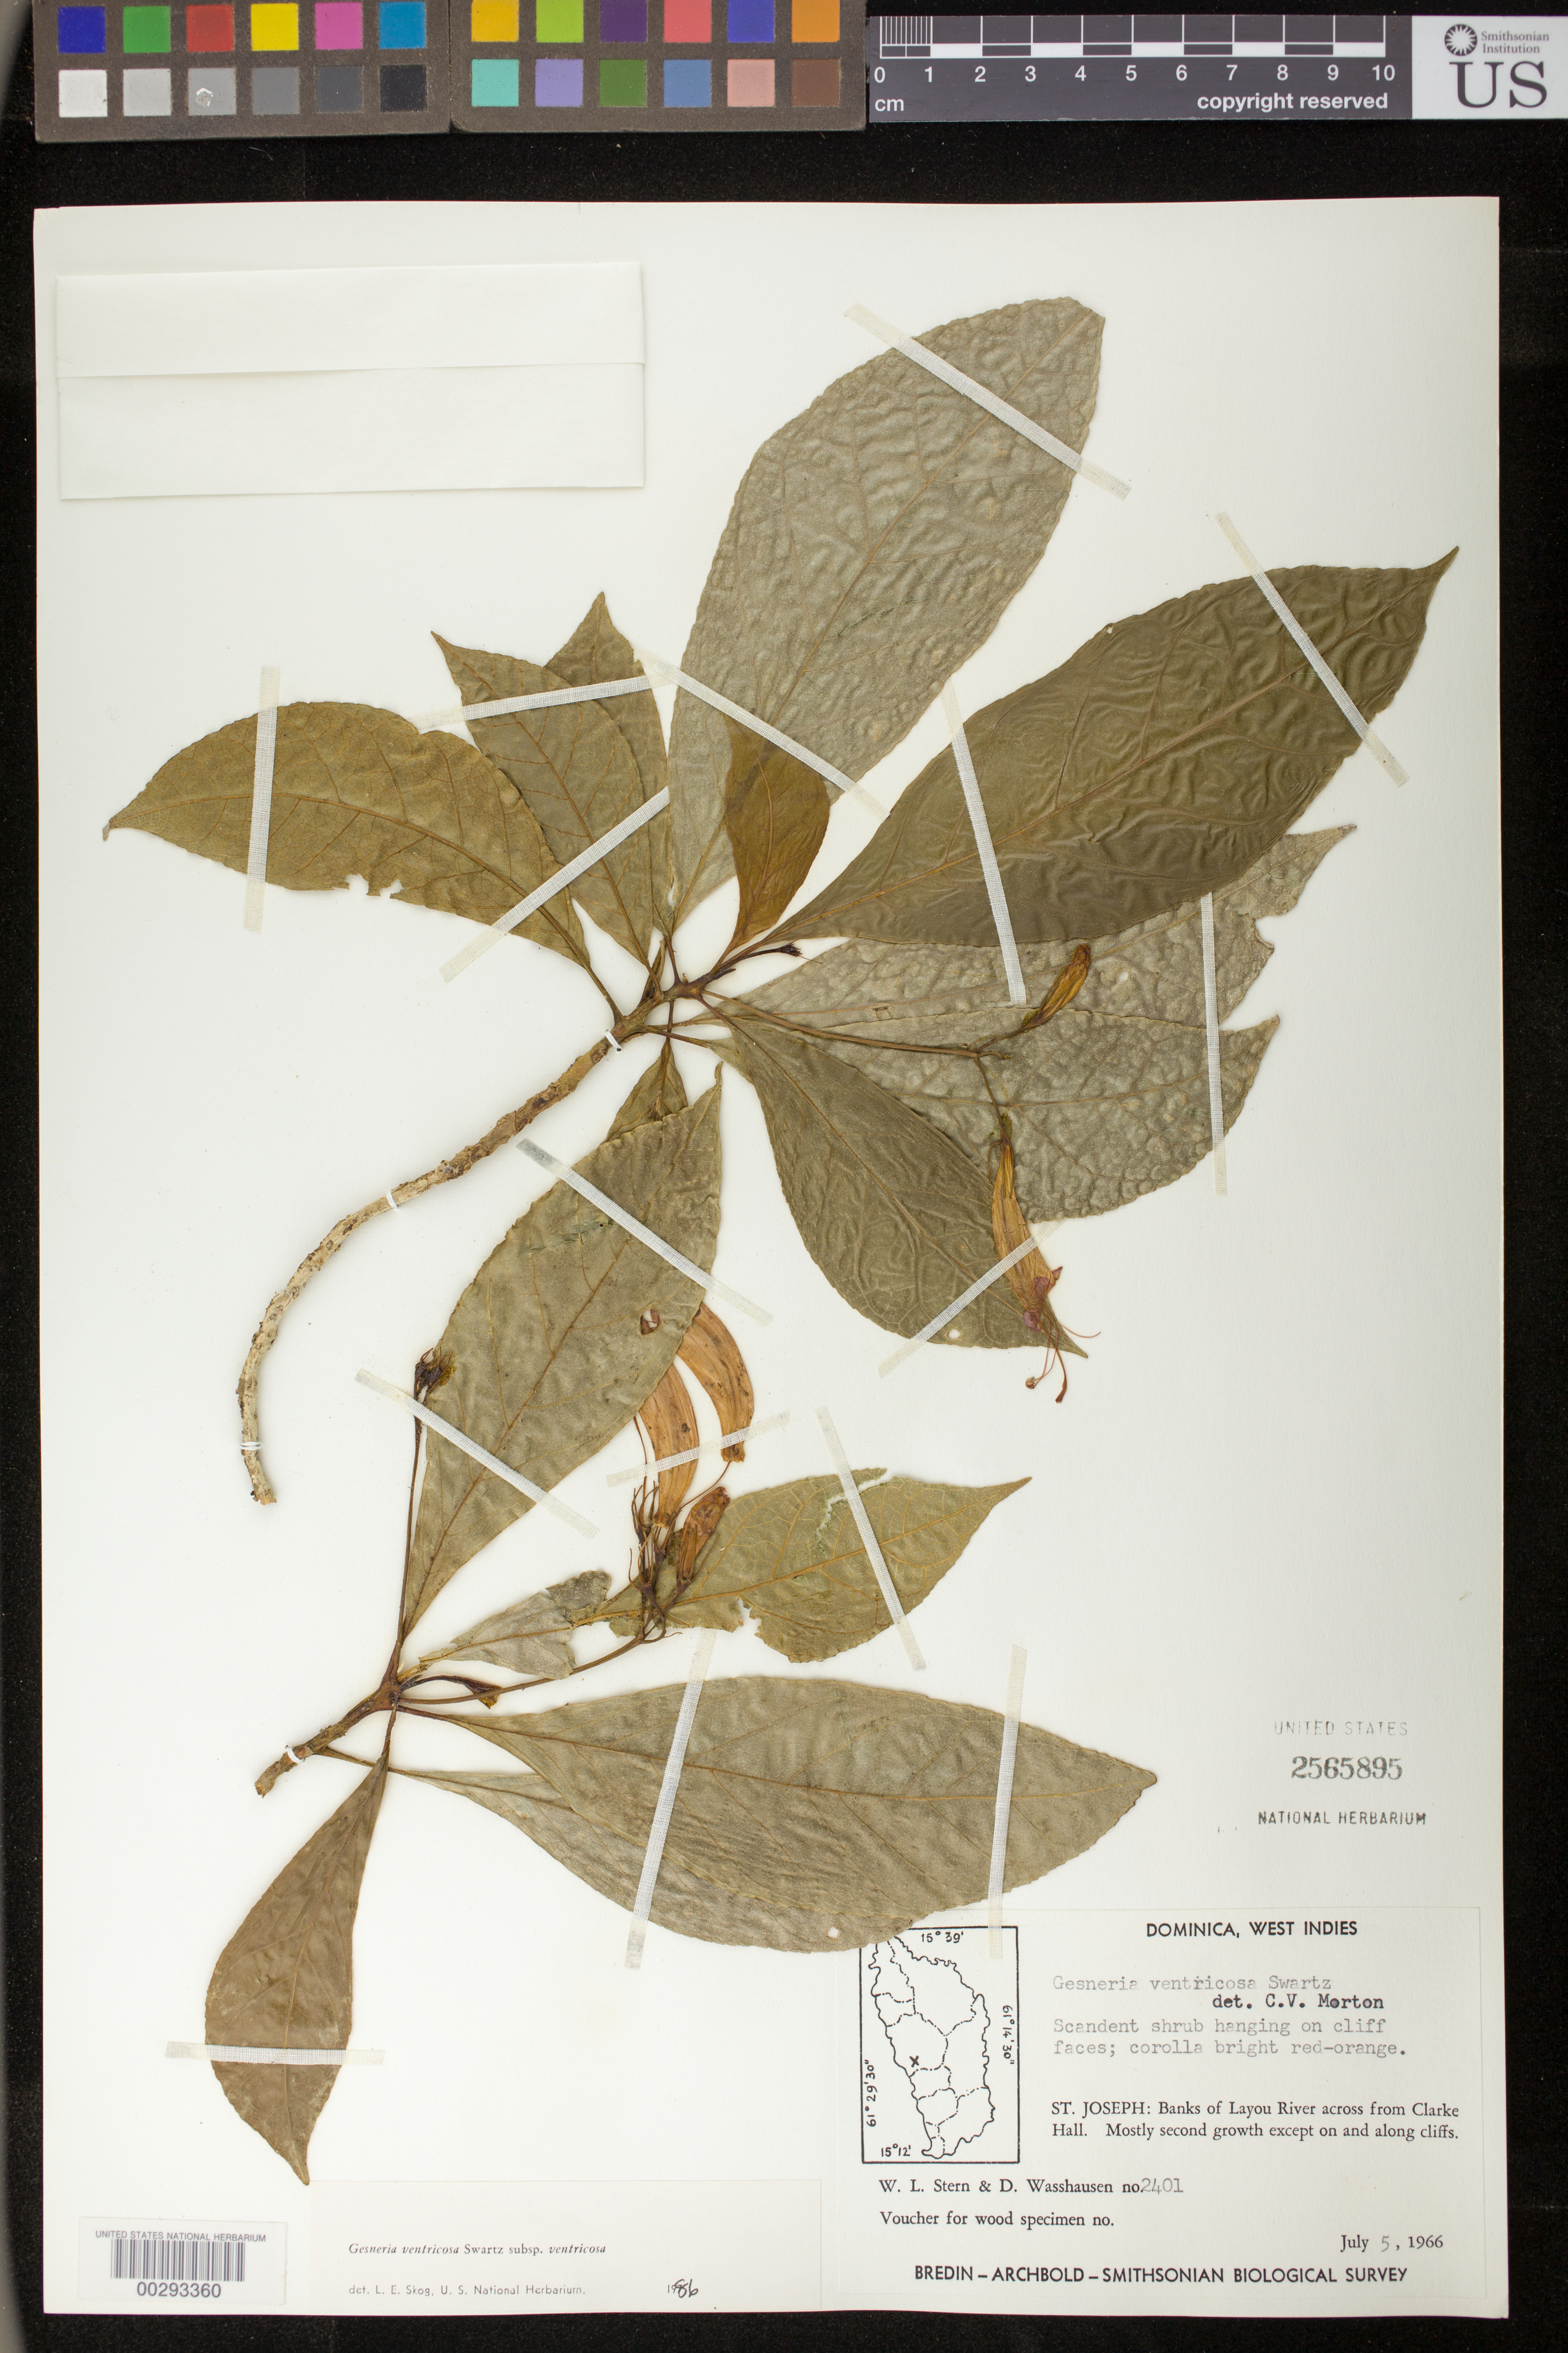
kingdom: Plantae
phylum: Tracheophyta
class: Magnoliopsida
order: Lamiales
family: Gesneriaceae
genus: Gesneria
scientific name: Gesneria ventricosa subsp. ventricosa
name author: Sw.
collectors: W. L. Stern & D. C. Wasshausen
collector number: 2401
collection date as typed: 05 Jul 1966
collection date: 1966-07-05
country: Dominica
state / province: St. Joseph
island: Dominica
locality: Banks of Layou River across from Clarke Hall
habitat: Mostly second growth except on and along cliffs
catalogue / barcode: US 2565895